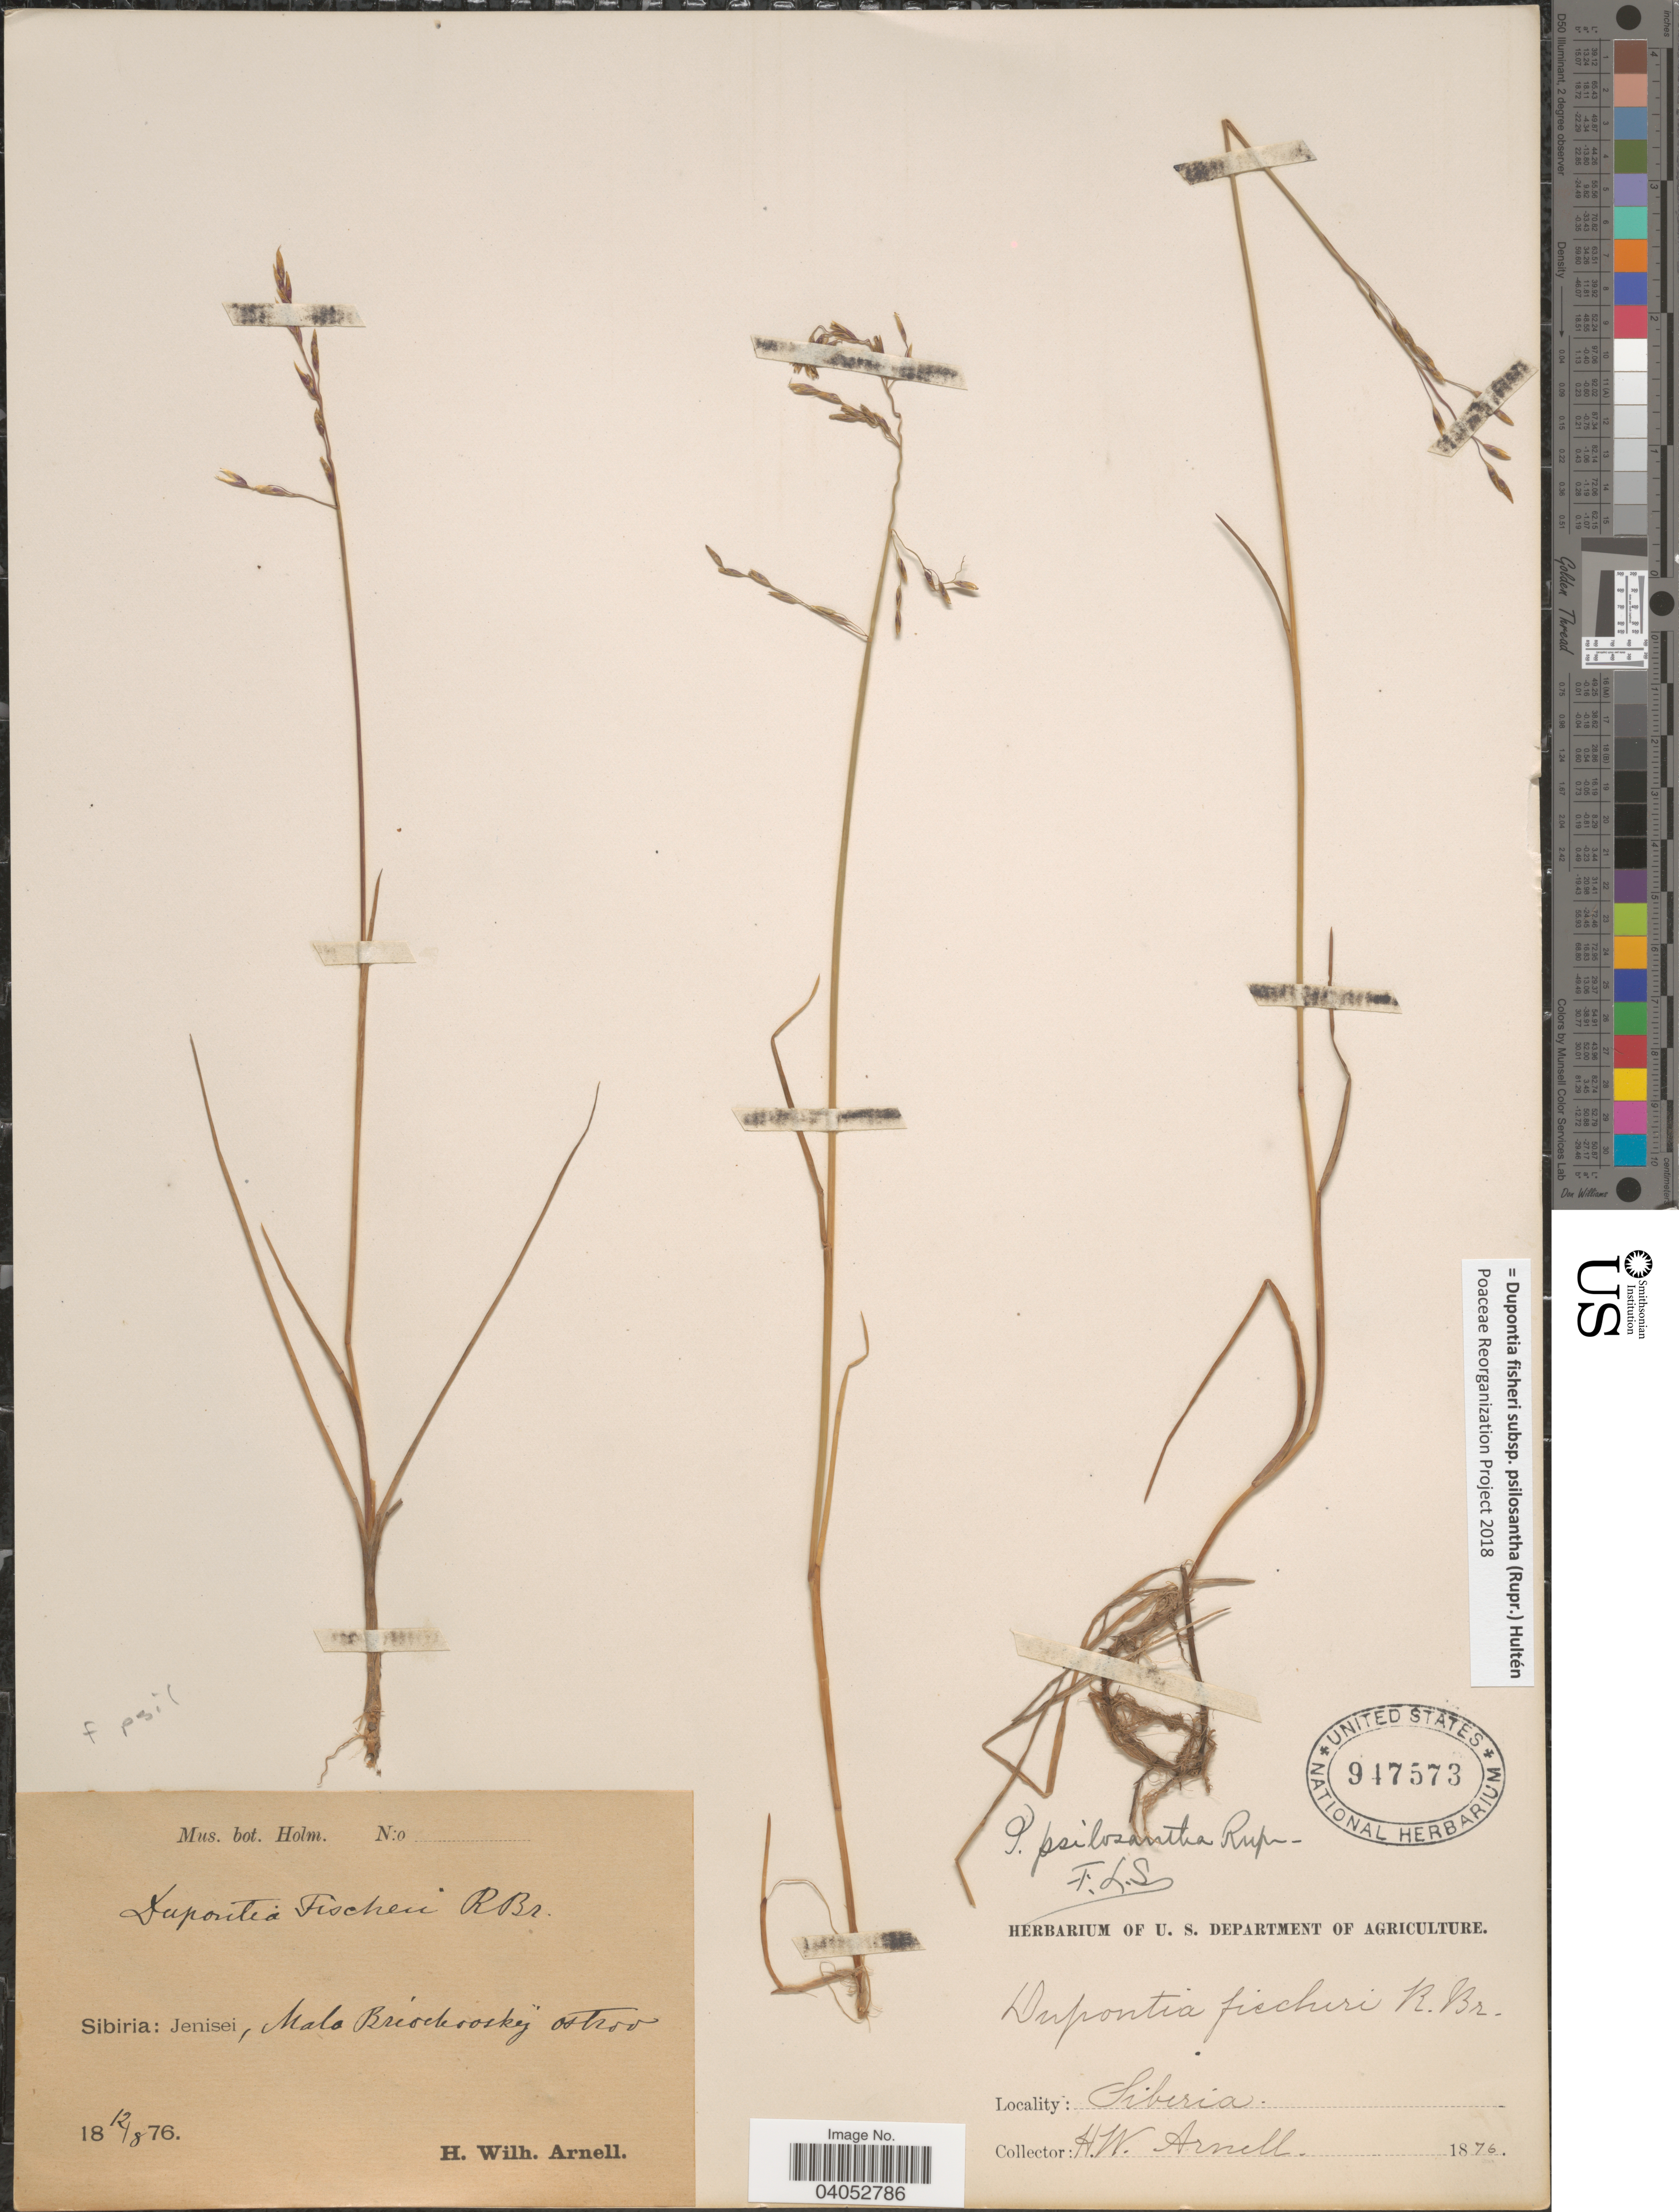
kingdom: Plantae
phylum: Tracheophyta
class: Liliopsida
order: Poales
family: Poaceae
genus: Dupontia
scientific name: Dupontia fisheri subsp. psilosantha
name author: (Rupr.) Hultén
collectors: H. W. Arnell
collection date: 1876-08-12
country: Russian Federation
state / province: Krasnoyarsk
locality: Sibiria: Jenisei, Malo Brischovskij ostrov. (Brekhovskiye Islands)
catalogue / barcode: US 947573